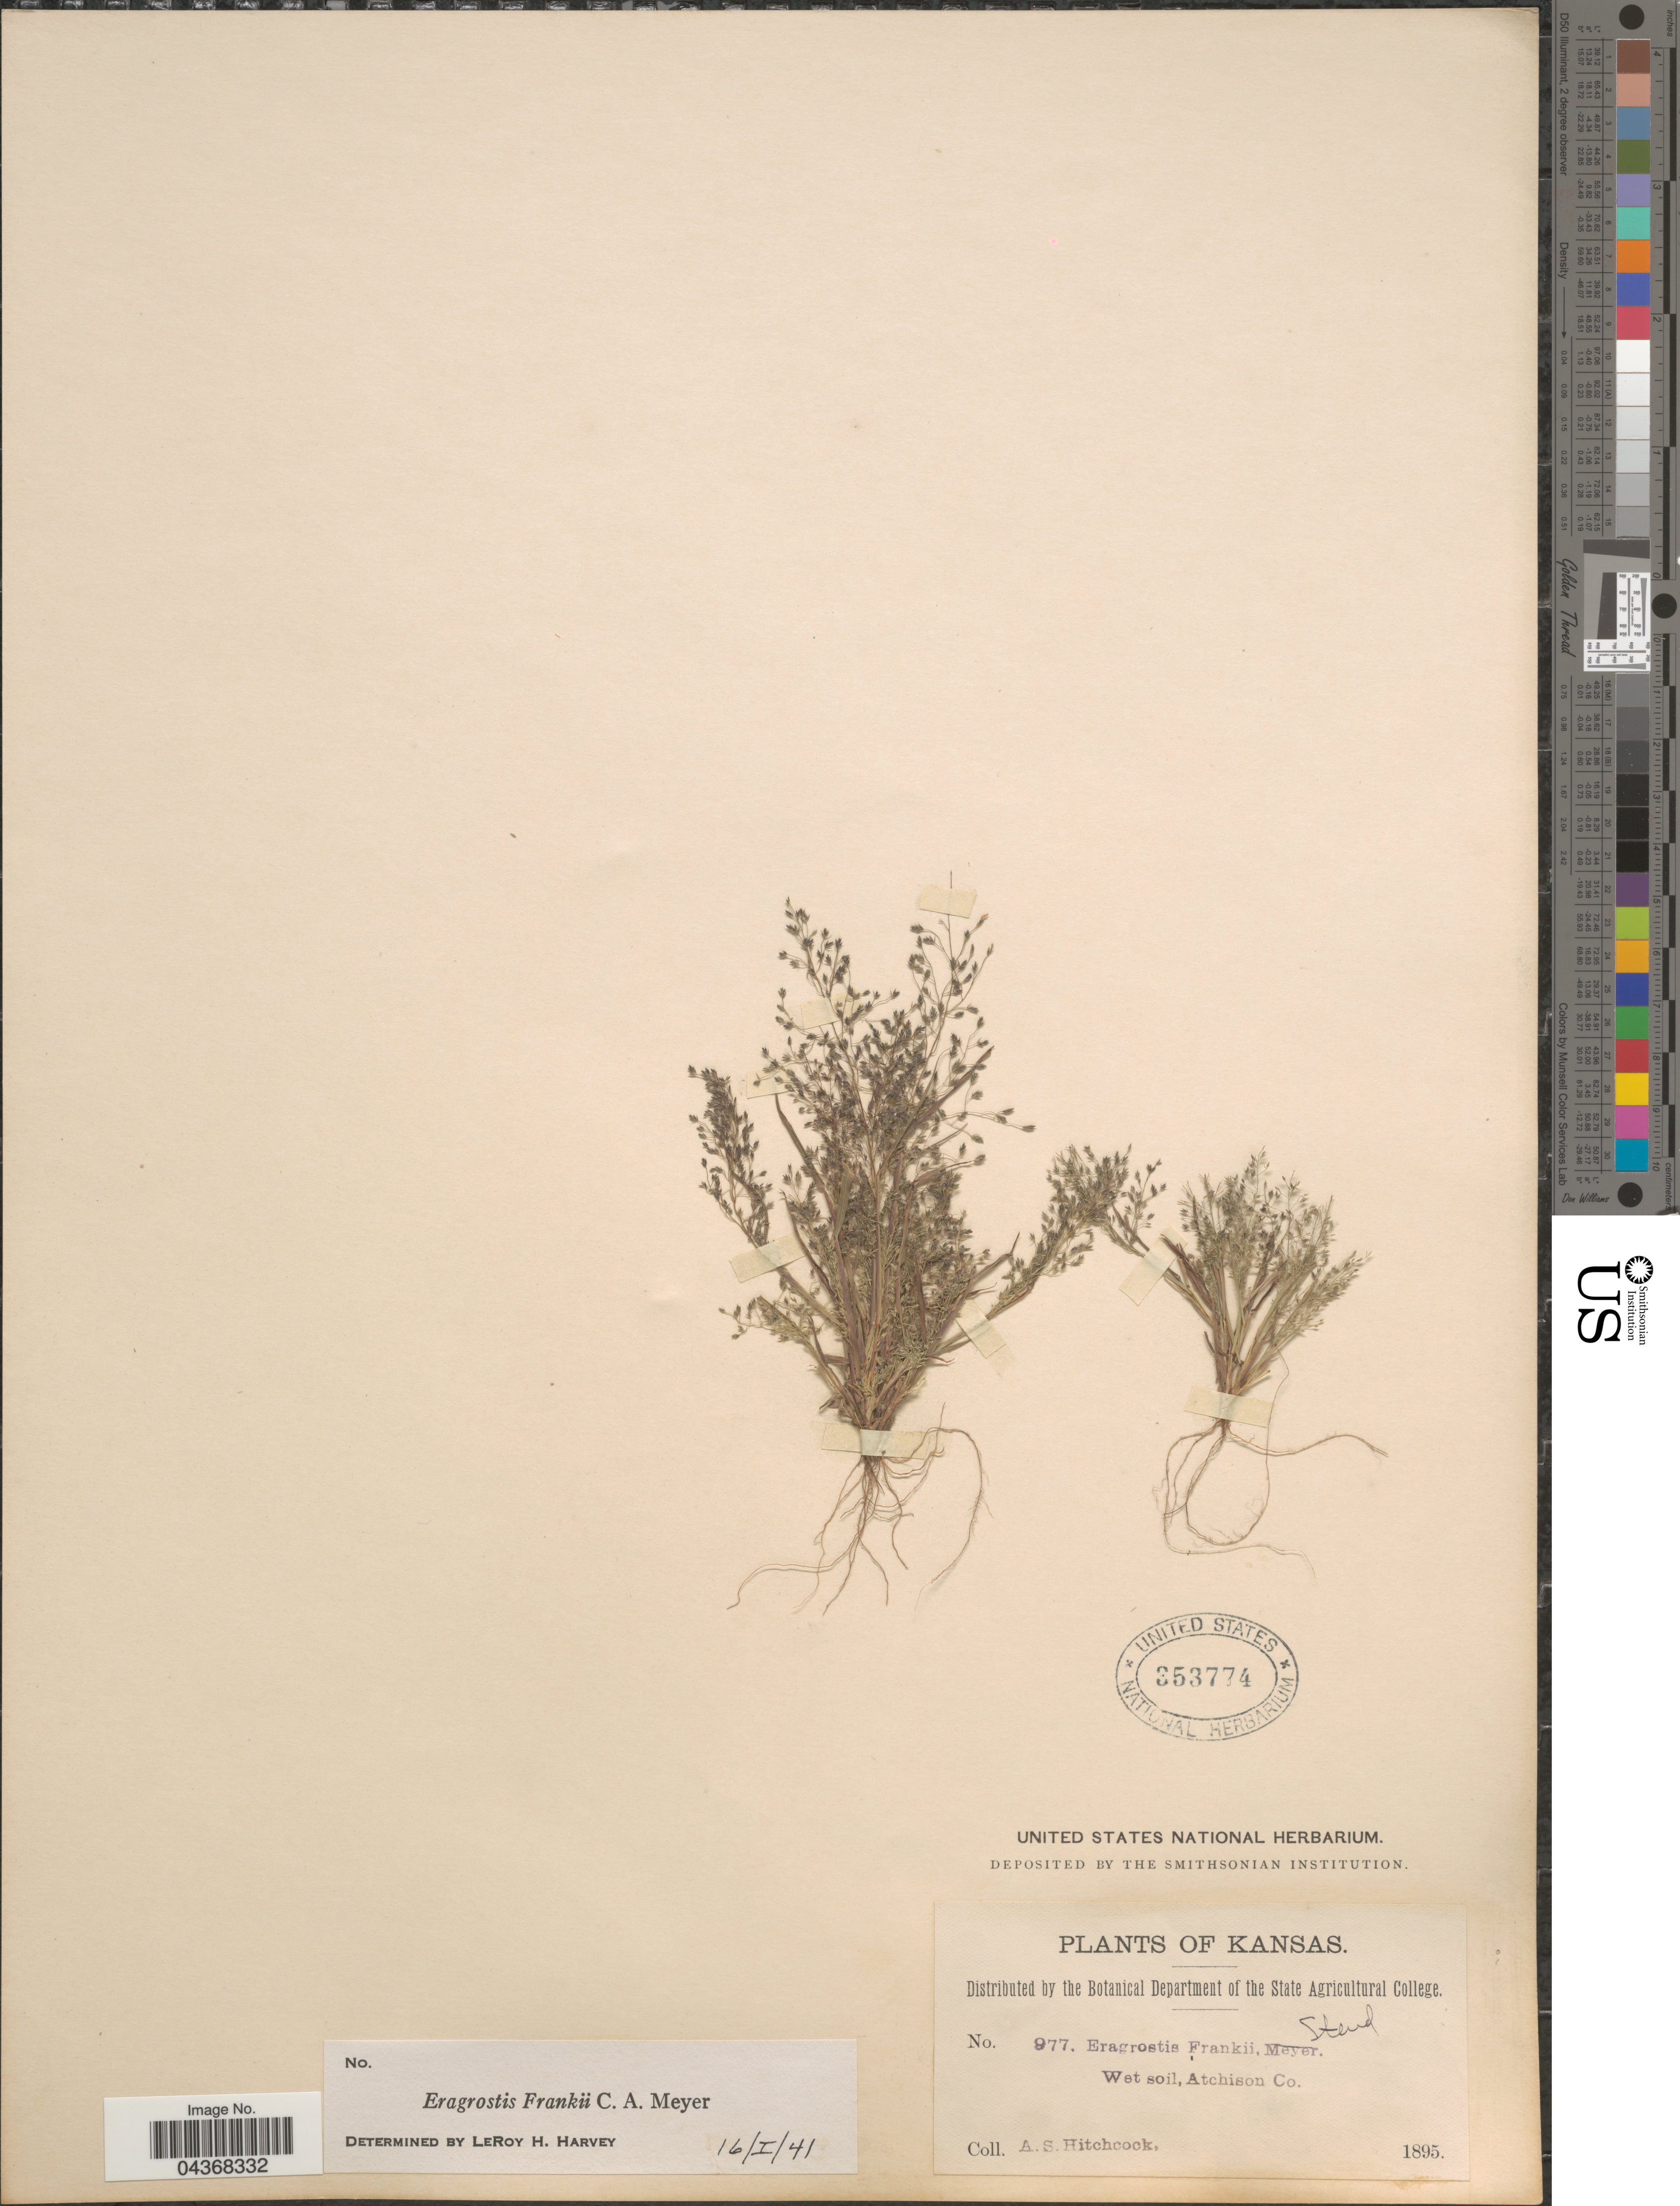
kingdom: Plantae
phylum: Tracheophyta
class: Liliopsida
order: Poales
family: Poaceae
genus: Eragrostis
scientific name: Eragrostis frankii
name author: C.A. Mey. ex Steud.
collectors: A. S. Hitchcock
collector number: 977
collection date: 1895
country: United States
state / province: Kansas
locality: Wet soil, Atchinson Co.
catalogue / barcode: US 353774